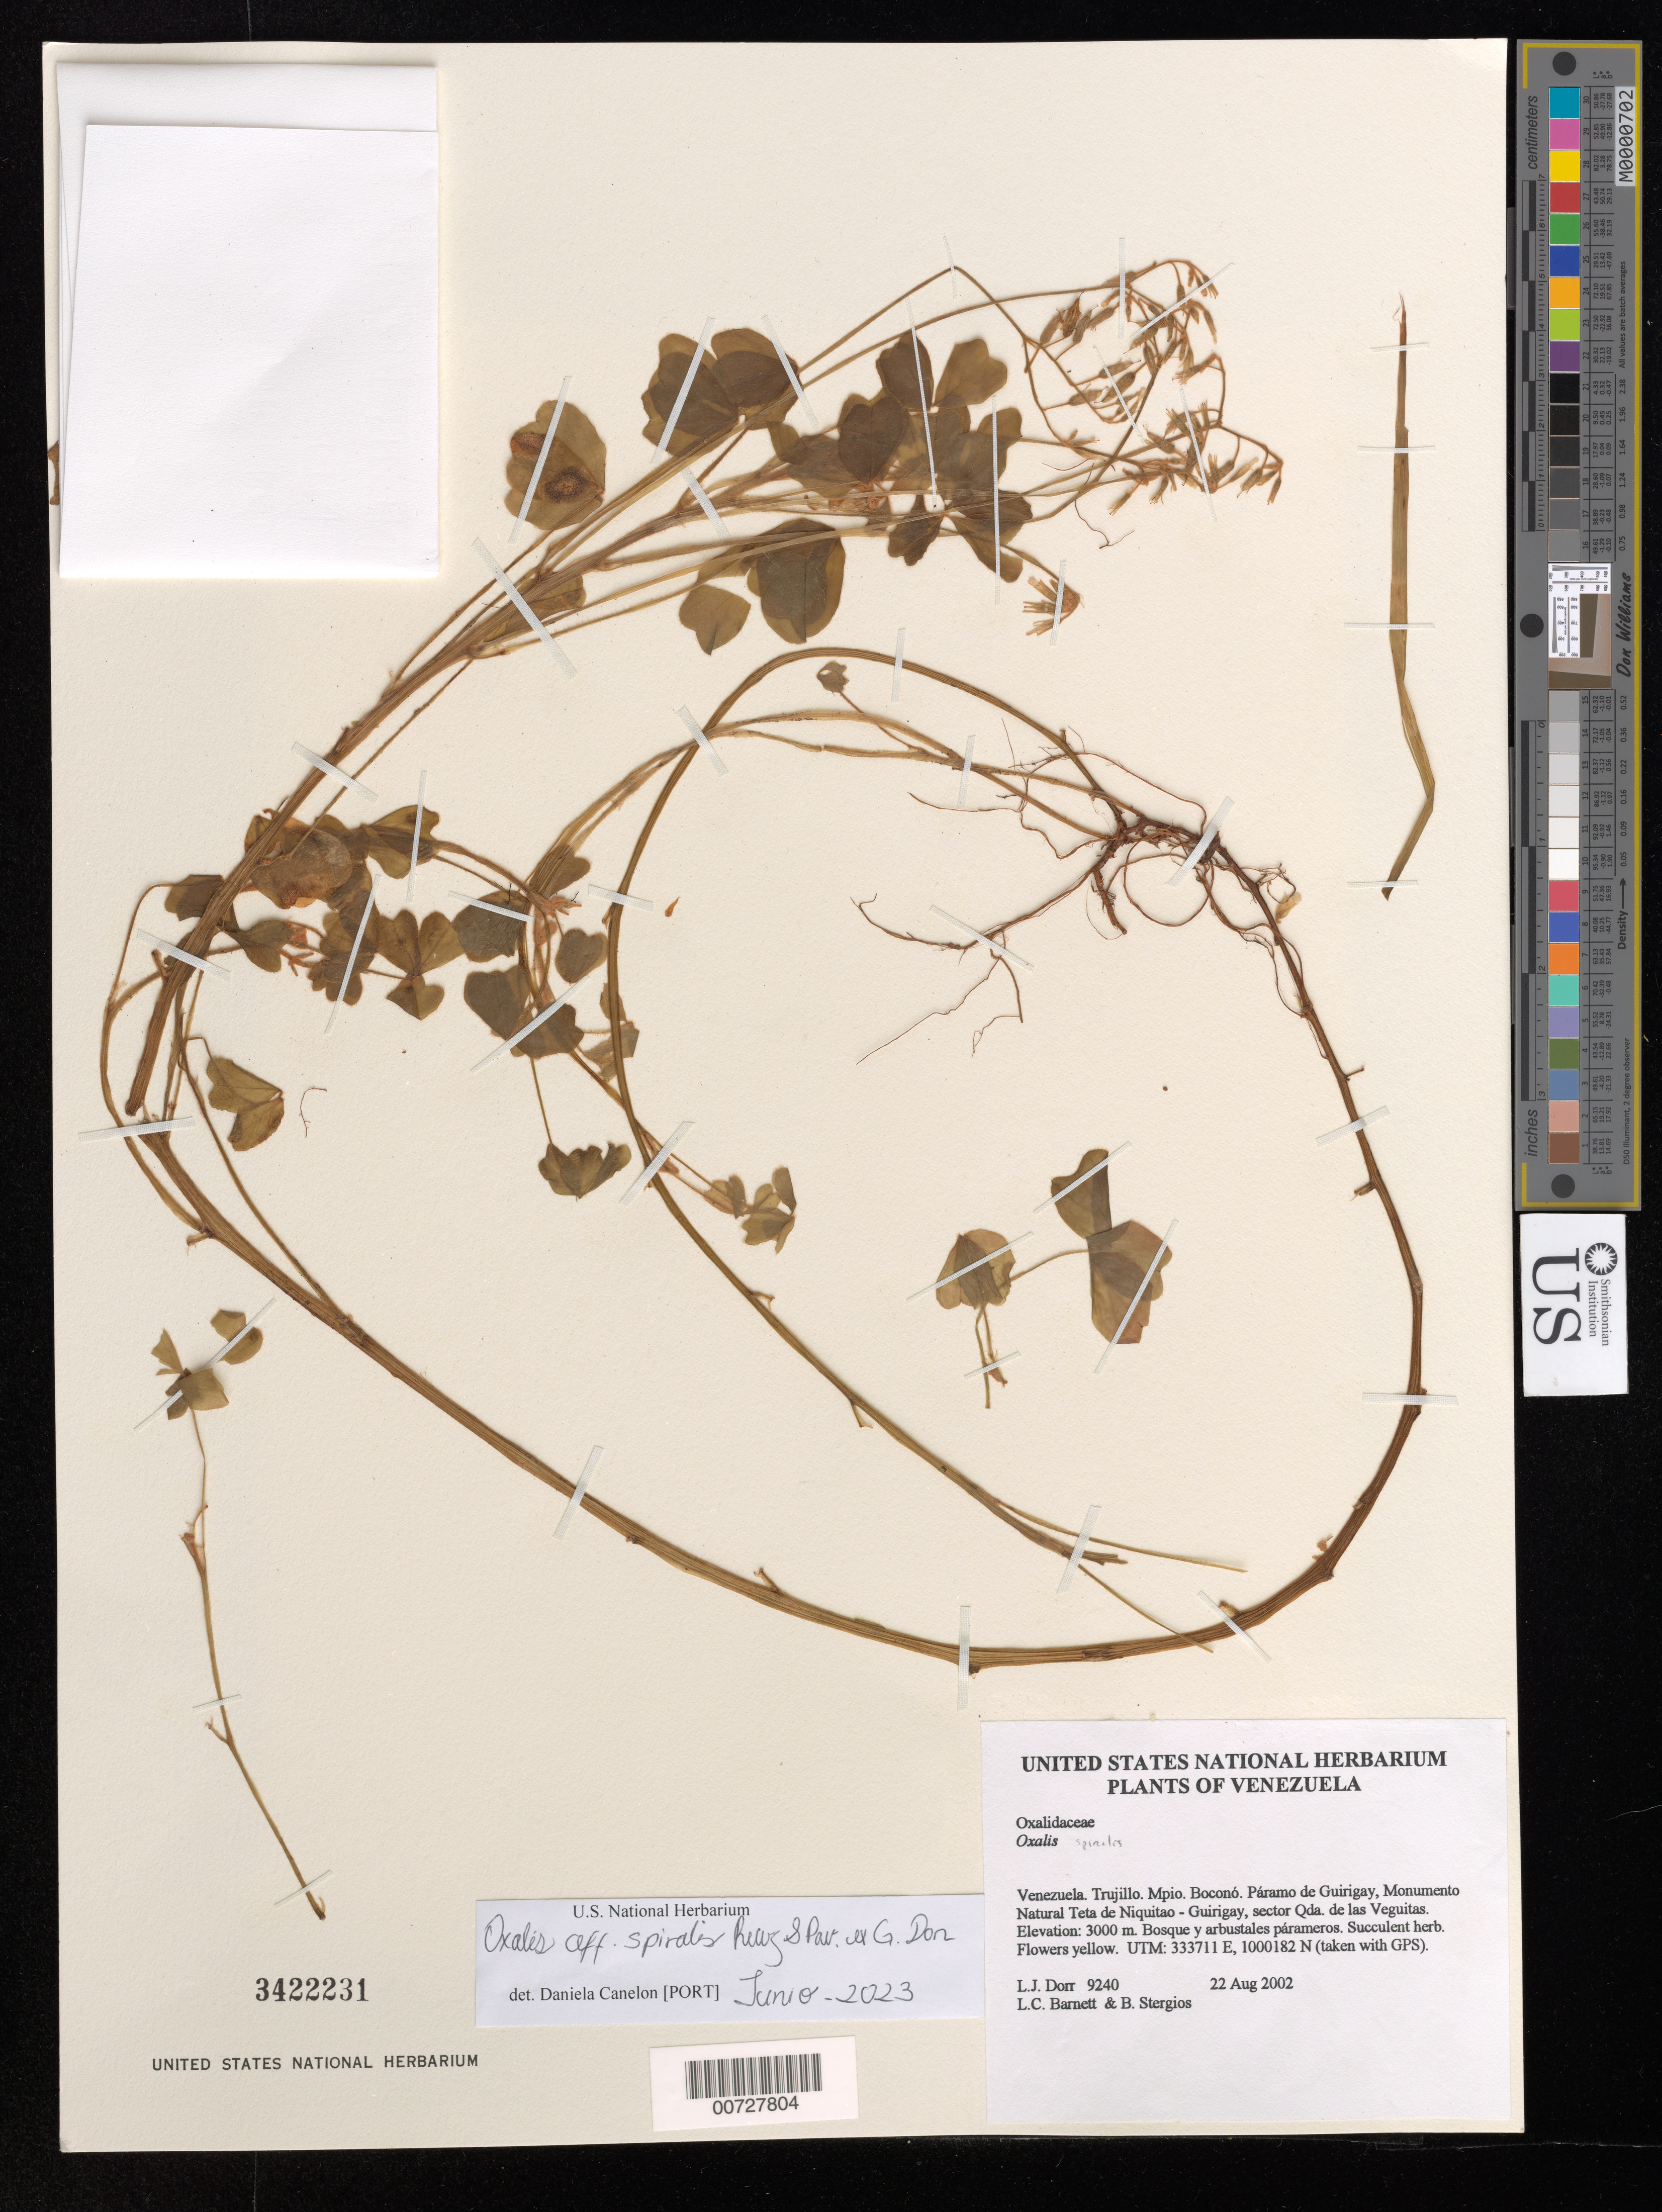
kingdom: Plantae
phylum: Tracheophyta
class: Magnoliopsida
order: Oxalidales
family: Oxalidaceae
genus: Oxalis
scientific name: Oxalis spiralis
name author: Ruiz & Pav. ex G. Don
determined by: Canelón, Daniela S., (PORT), BioCentro-UNELLEZ (VENEZUELA)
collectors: L. J. Dorr, L. C. Barnett & B. G. Stergios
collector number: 9240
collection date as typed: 22 Aug 2002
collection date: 2002-08-22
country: Venezuela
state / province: Trujillo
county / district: Boconó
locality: Páramo de Guirigay, Monumento Natural Teta de Niquitao - Guirigay, sector Las Veguitas.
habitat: Bosque y arbustales párameros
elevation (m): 3000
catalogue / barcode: US 3422231